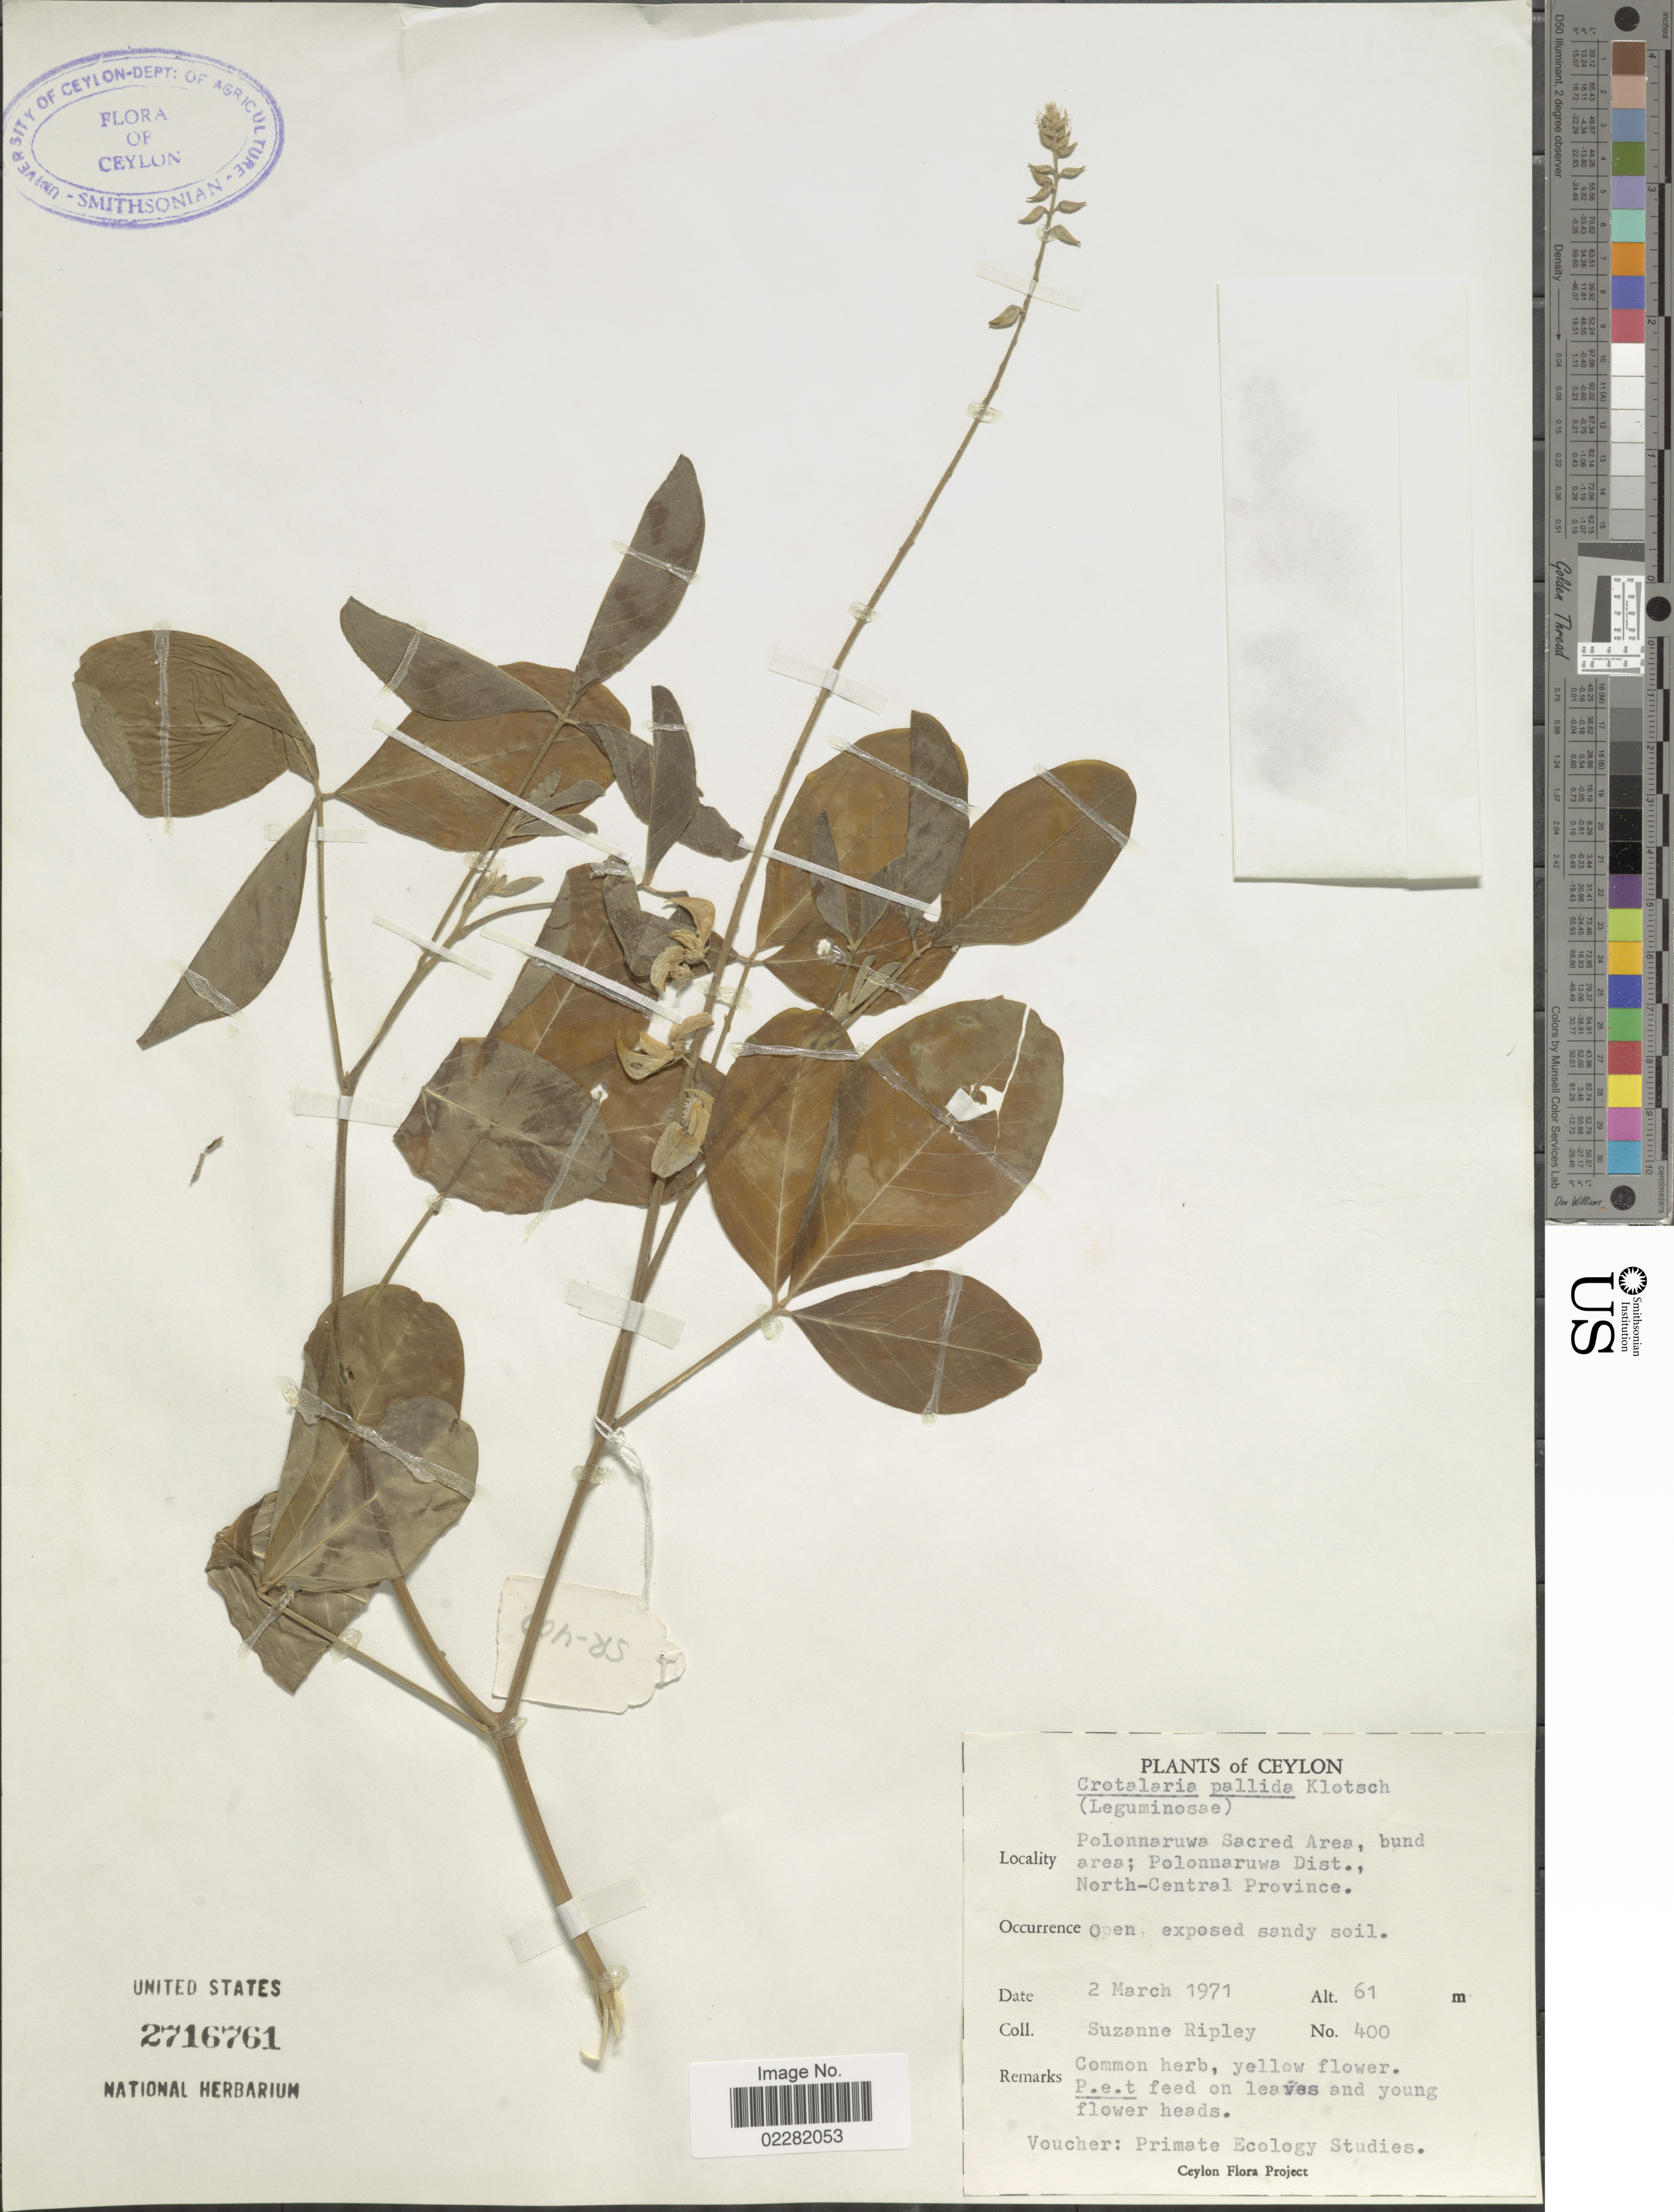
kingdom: Plantae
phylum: Tracheophyta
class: Magnoliopsida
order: Fabales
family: Fabaceae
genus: Crotalaria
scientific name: Crotalaria pallida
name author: Aiton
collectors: S. Ripley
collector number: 400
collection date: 1971-03-02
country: Sri Lanka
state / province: North Central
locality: Ceylon, Polonnaruwa Sacred Area, bund area; Polonnaruwa Dist.,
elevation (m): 61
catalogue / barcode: US 2716761